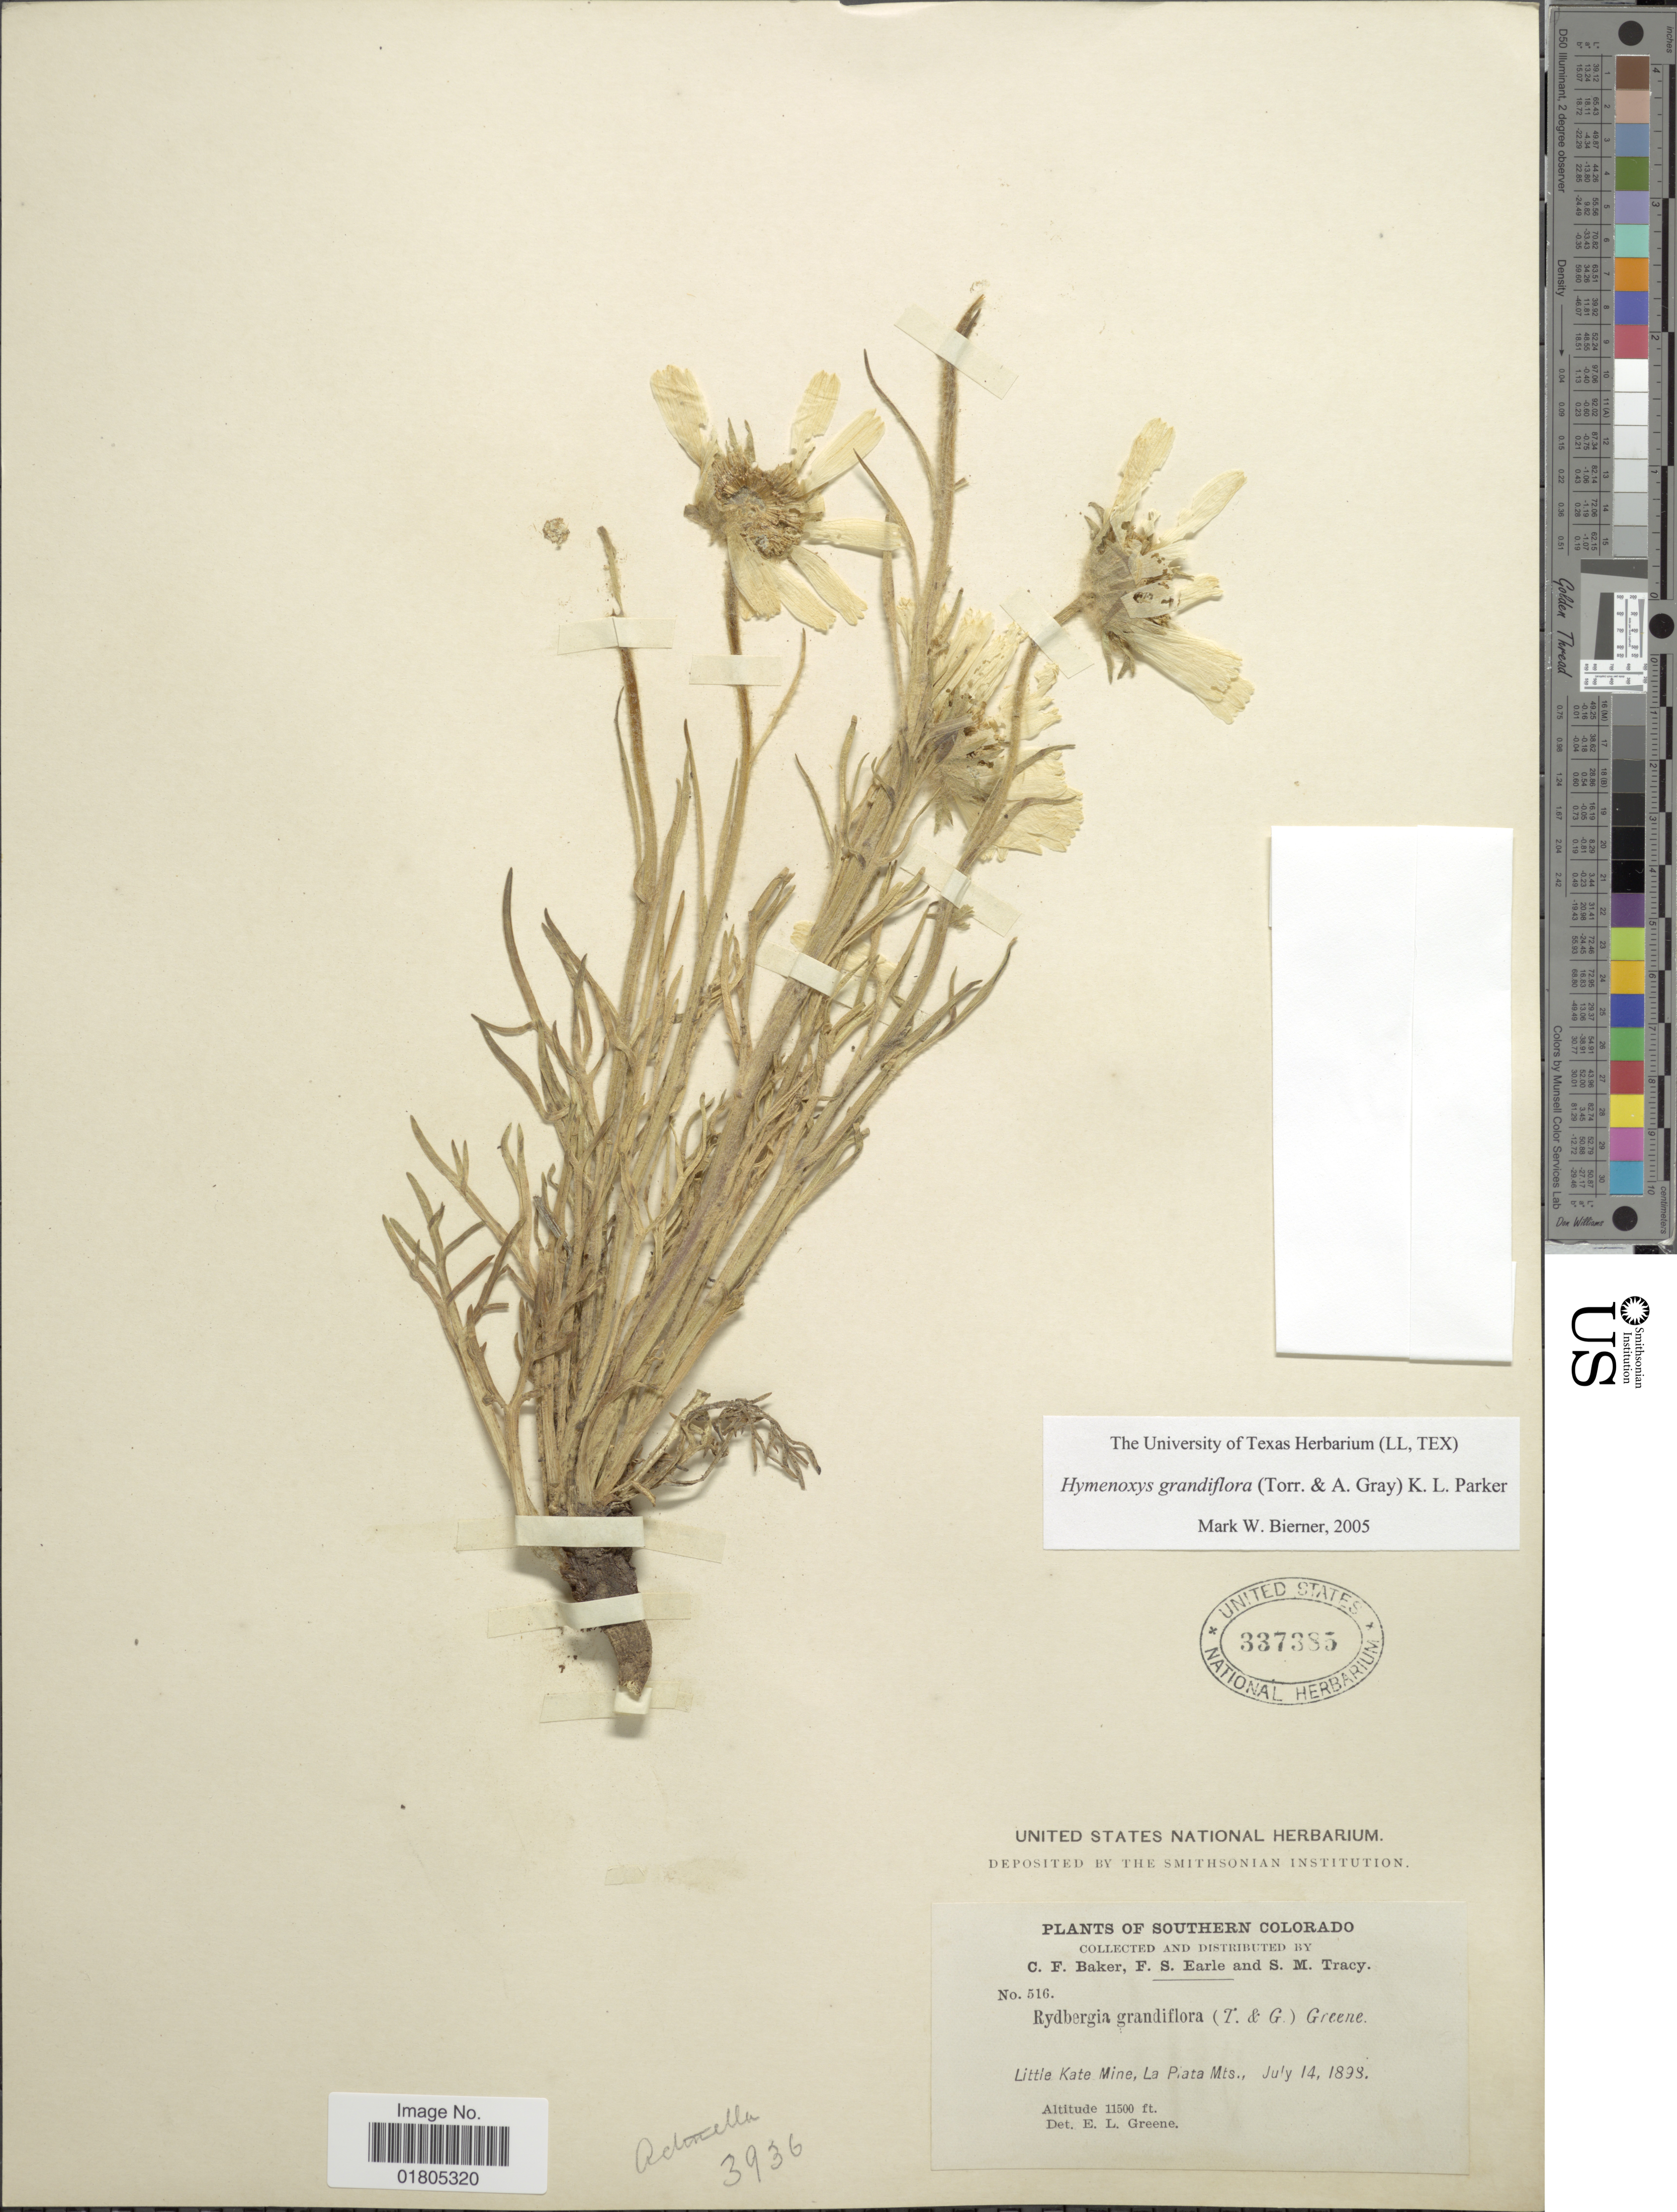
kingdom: Plantae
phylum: Tracheophyta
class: Magnoliopsida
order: Asterales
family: Asteraceae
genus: Actinea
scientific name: Actinea grandiflora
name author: (Torr. & A. Gray) Kuntze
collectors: C. F. Baker, F. S. Earle & S. M. Tracy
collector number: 516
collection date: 1898-07-14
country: United States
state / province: Colorado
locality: Southern Colorado, Little Kate Mine, La Plata Mts.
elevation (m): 3505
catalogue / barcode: US 337385